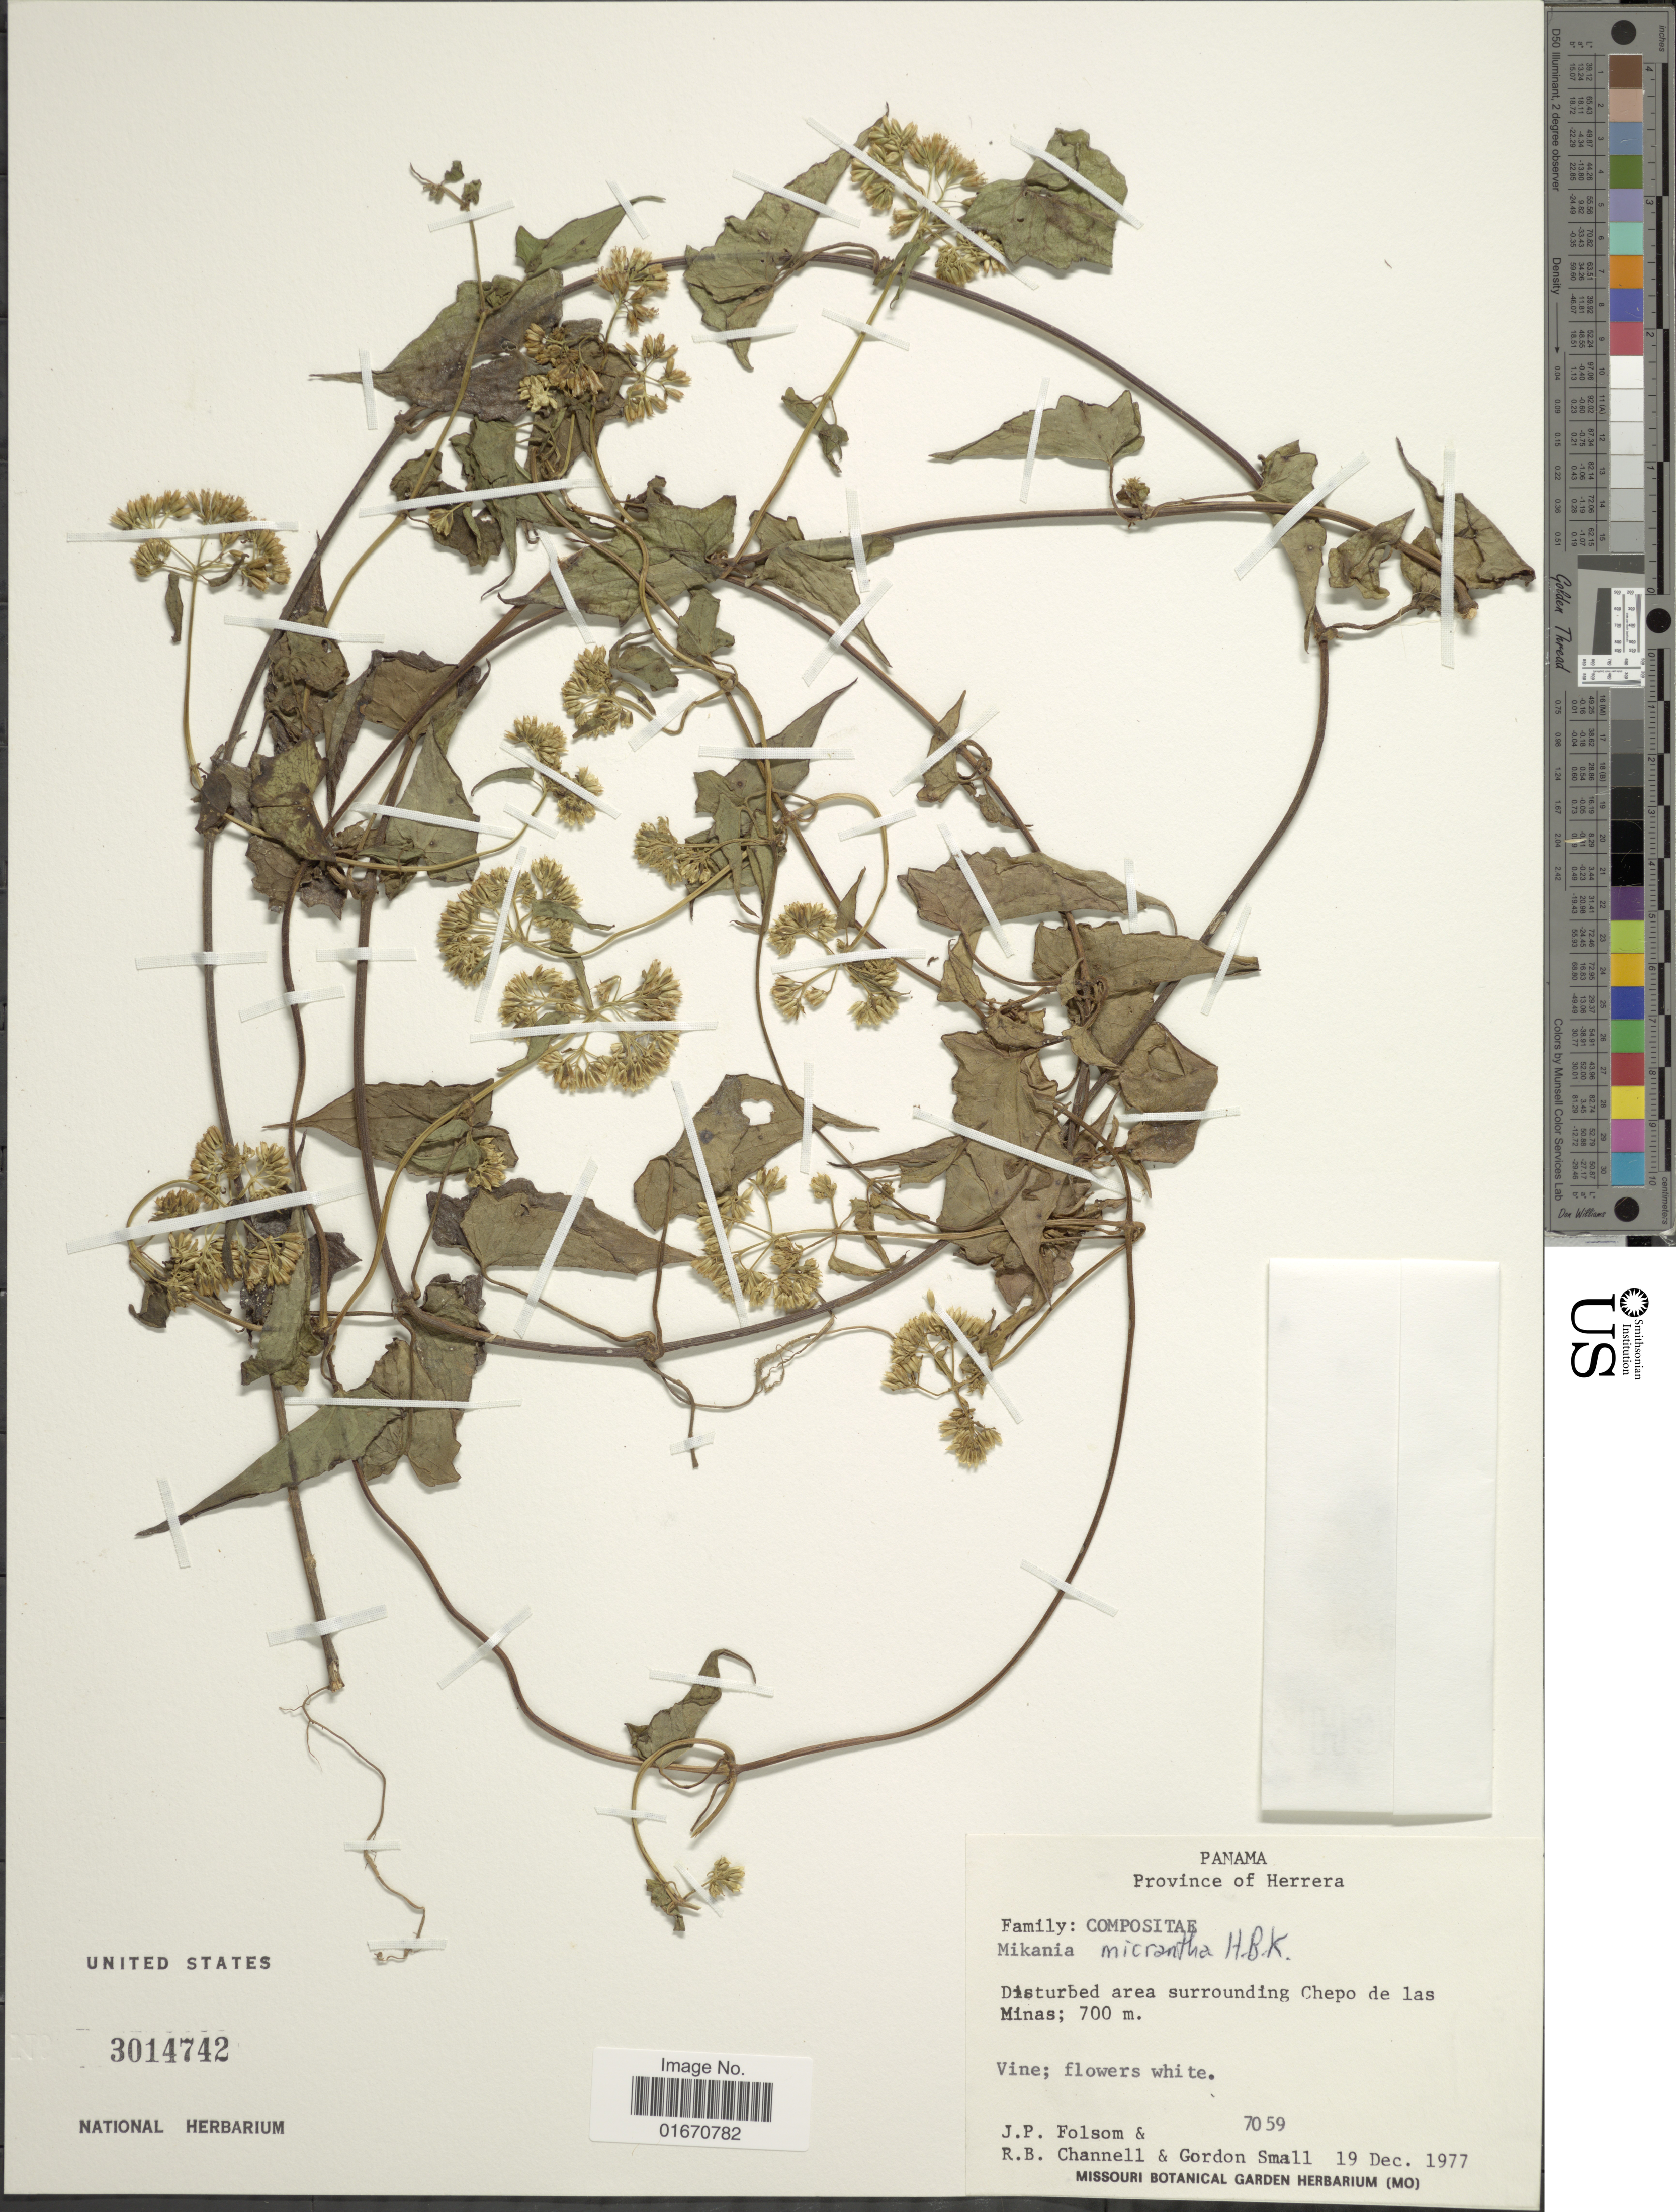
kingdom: Plantae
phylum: Tracheophyta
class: Magnoliopsida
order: Asterales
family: Asteraceae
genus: Mikania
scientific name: Mikania micrantha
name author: Kunth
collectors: J. P. Folsom, R. B. Channell & G. Small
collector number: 7059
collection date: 1977-12-19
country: Panama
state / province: Herrera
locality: Chepo de las Minas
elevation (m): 700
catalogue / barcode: US 3014742